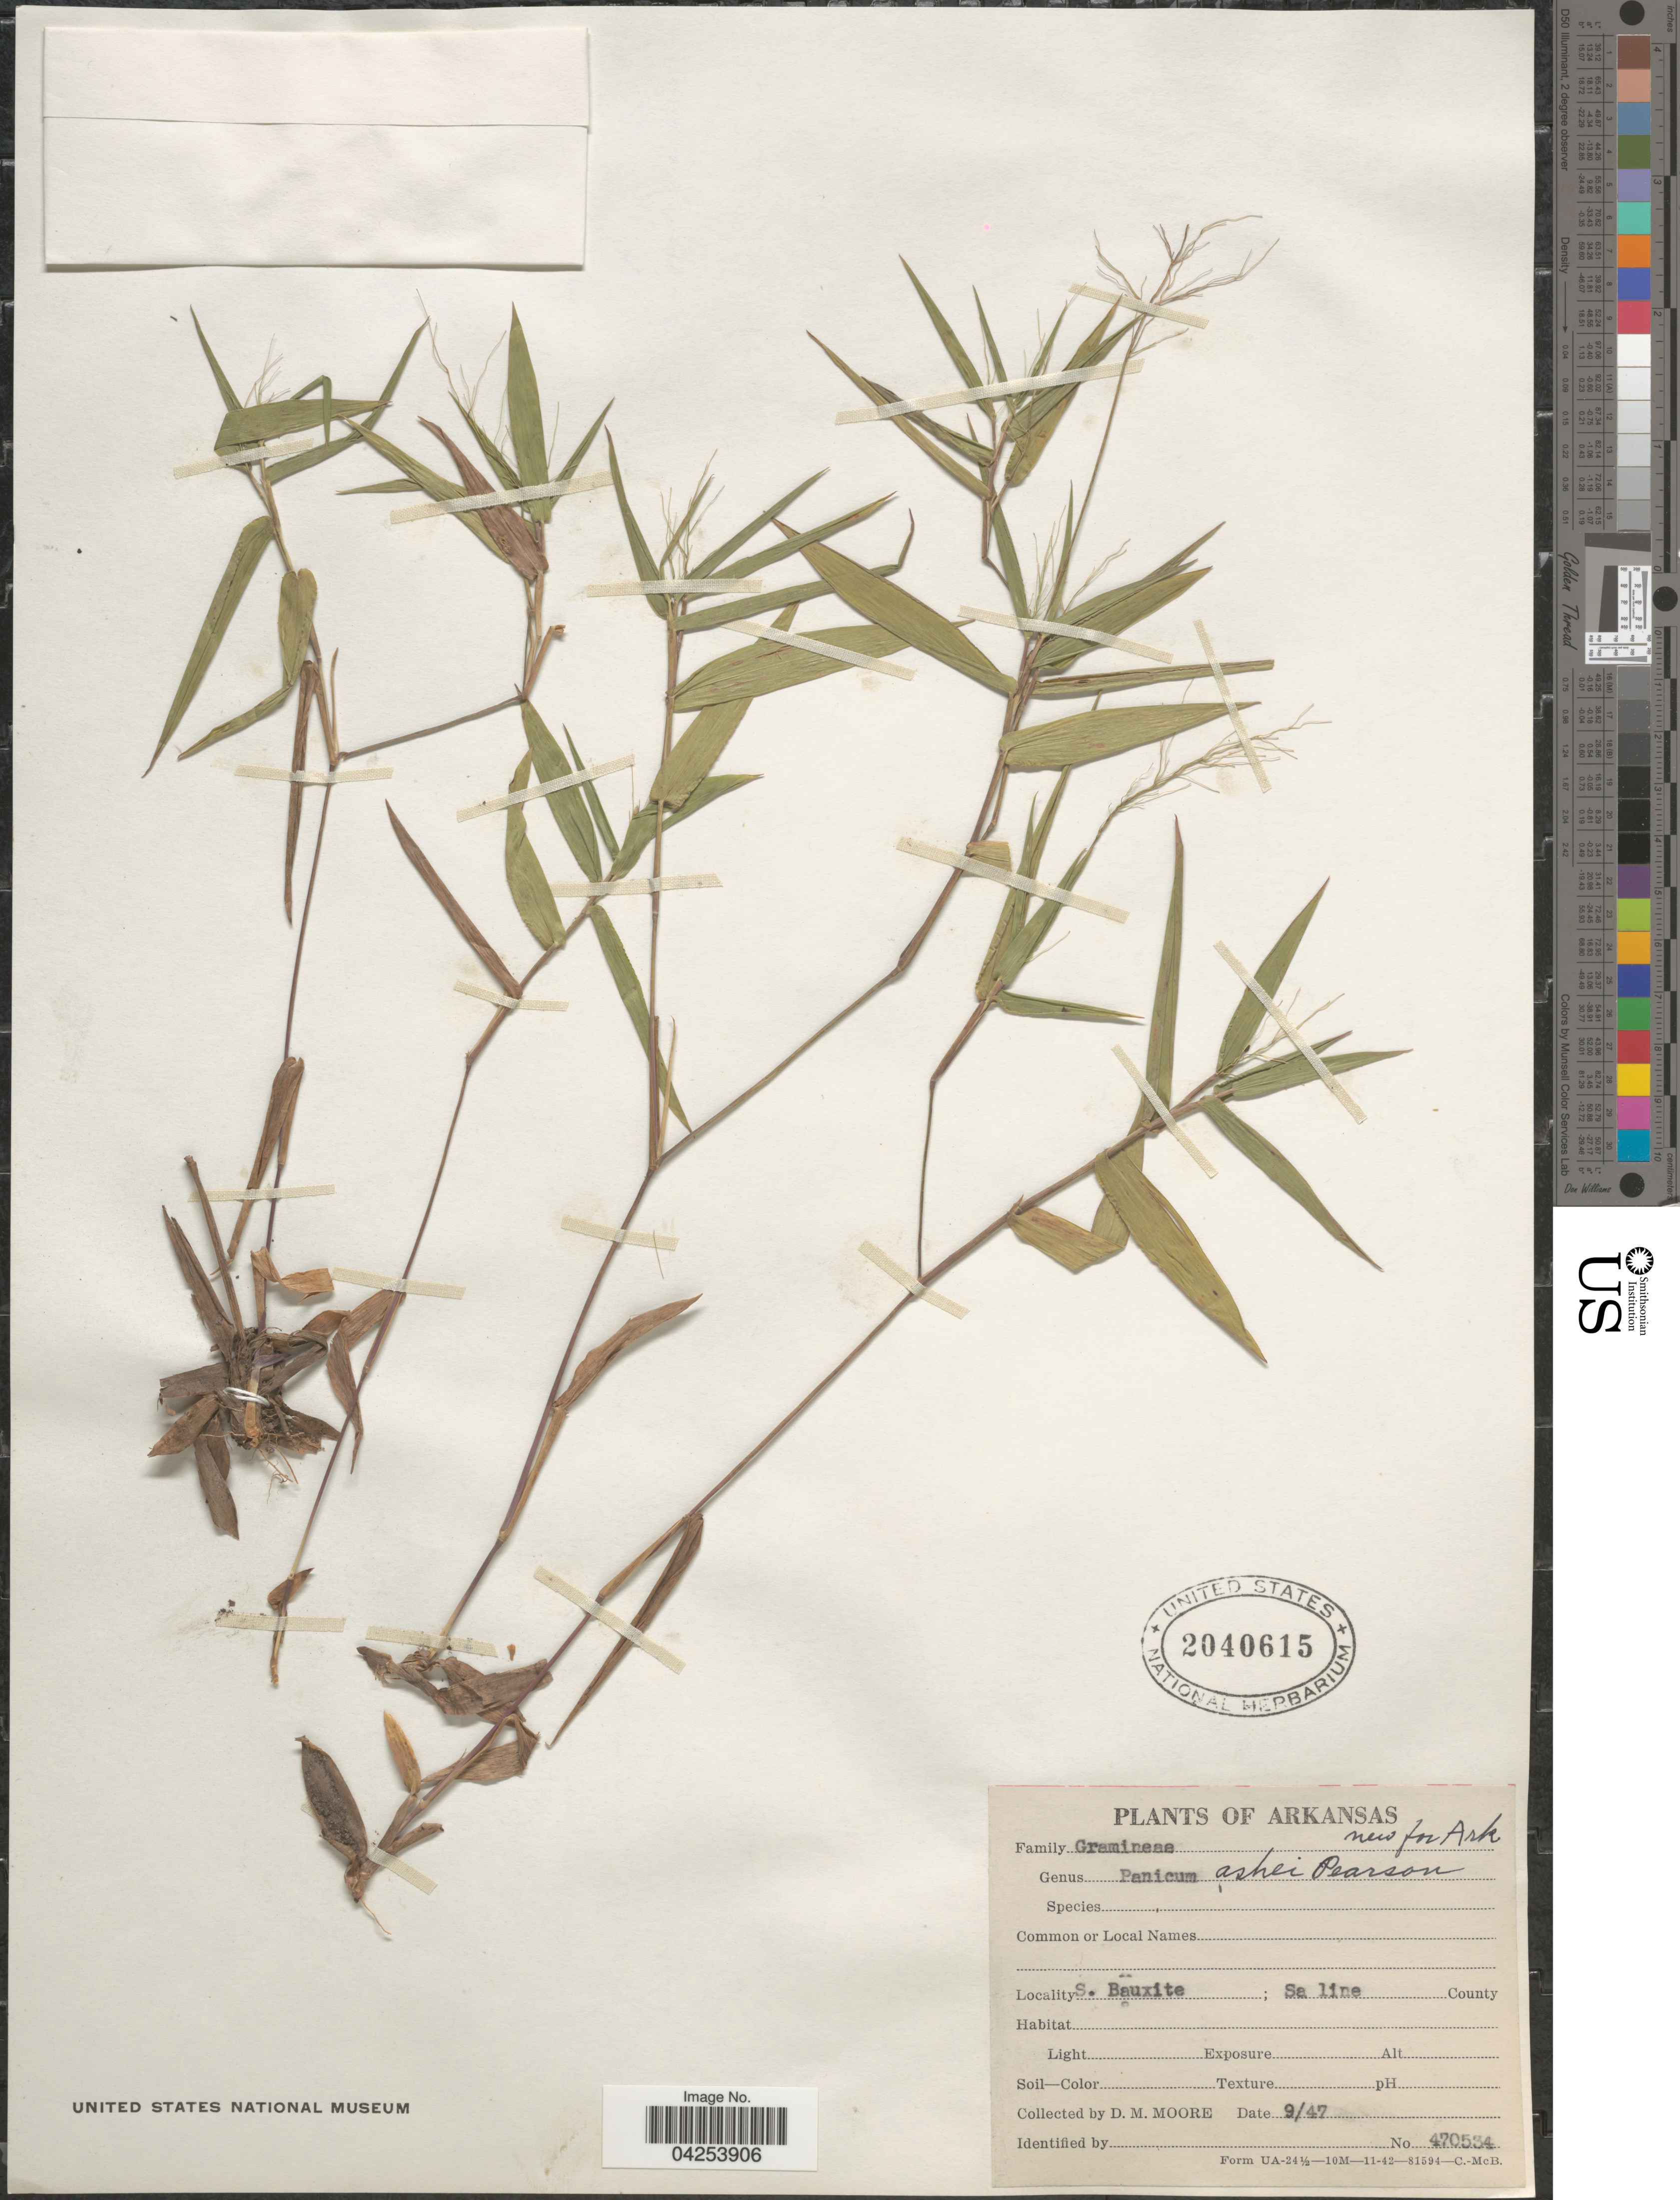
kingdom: Plantae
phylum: Tracheophyta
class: Liliopsida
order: Poales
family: Poaceae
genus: Dichanthelium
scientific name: Dichanthelium commutatum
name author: (Schult.) Gould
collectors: D. Moore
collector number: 470534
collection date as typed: Transcribed d/m/y: /9/47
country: United States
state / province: Arkansas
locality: S. Bauxite; Saline County.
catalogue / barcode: US 2040615